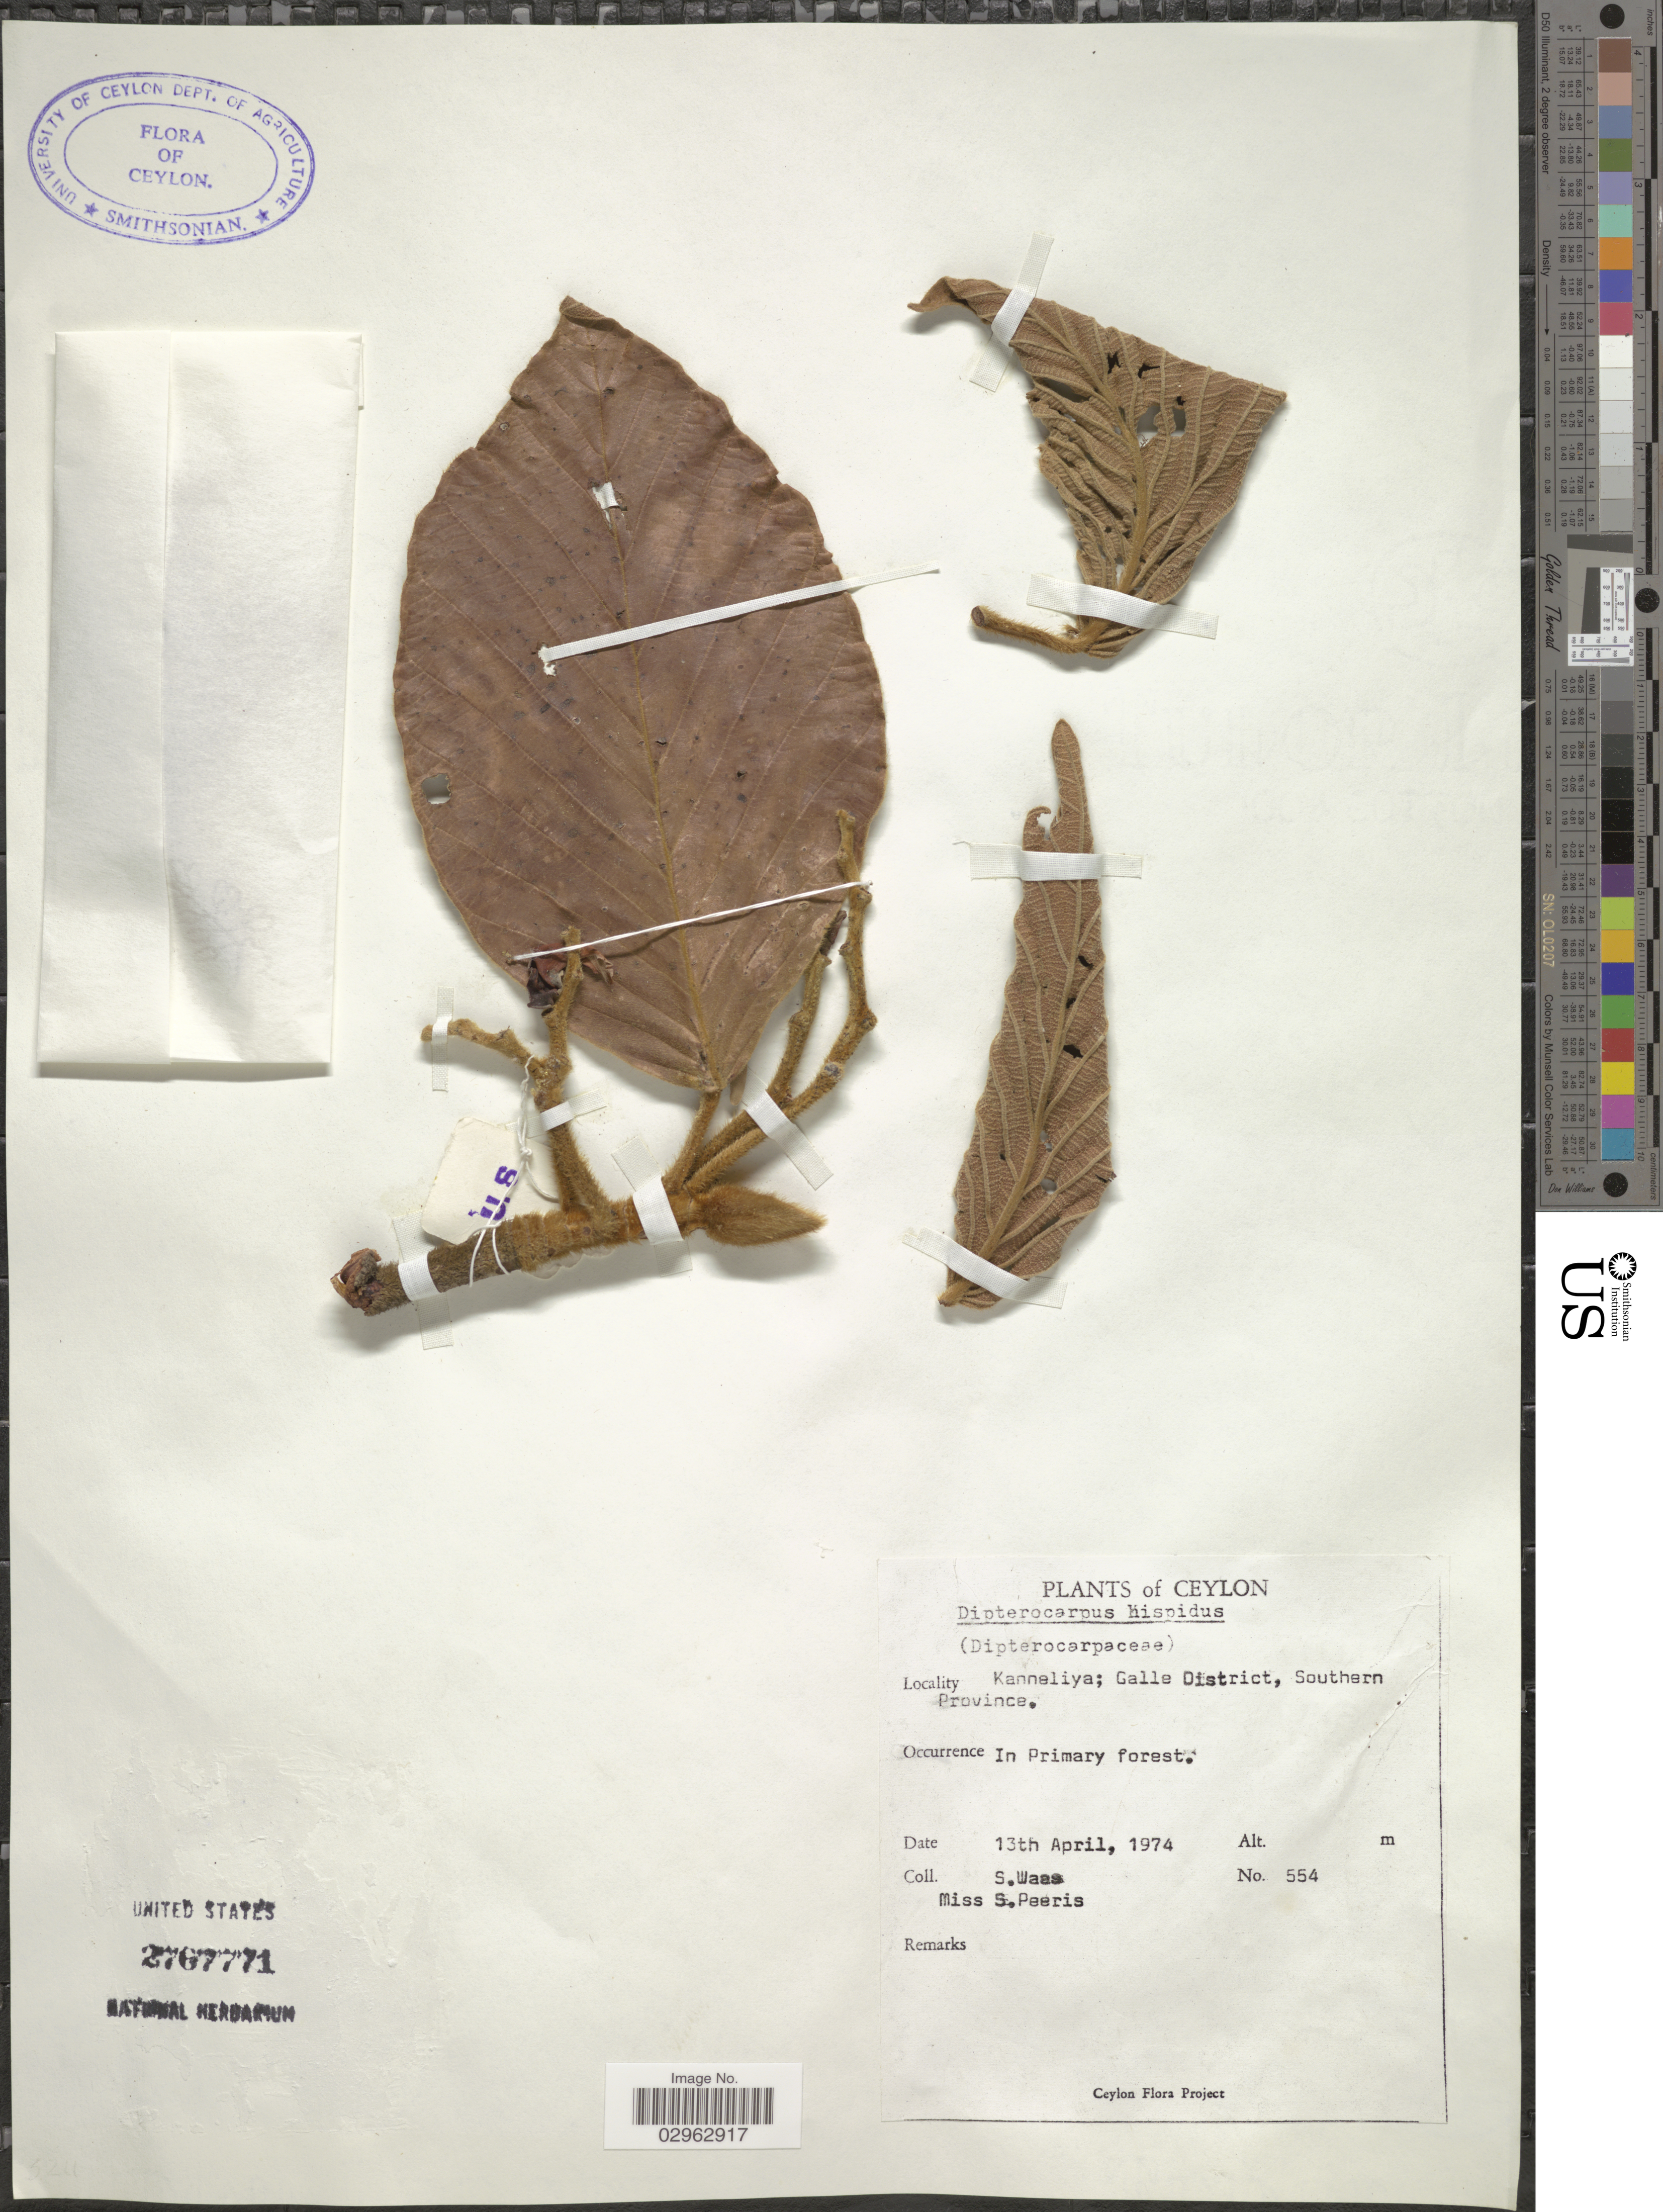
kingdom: Plantae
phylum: Tracheophyta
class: Magnoliopsida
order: Malvales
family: Dipterocarpaceae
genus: Dipterocarpus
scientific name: Dipterocarpus hispidus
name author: Fern.-Vill.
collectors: S. Waas & S. Peeris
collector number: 554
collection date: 1974-04-13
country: Sri Lanka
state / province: Southern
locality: Ceylon. Kanneliya; Galle District.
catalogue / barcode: US 2767771